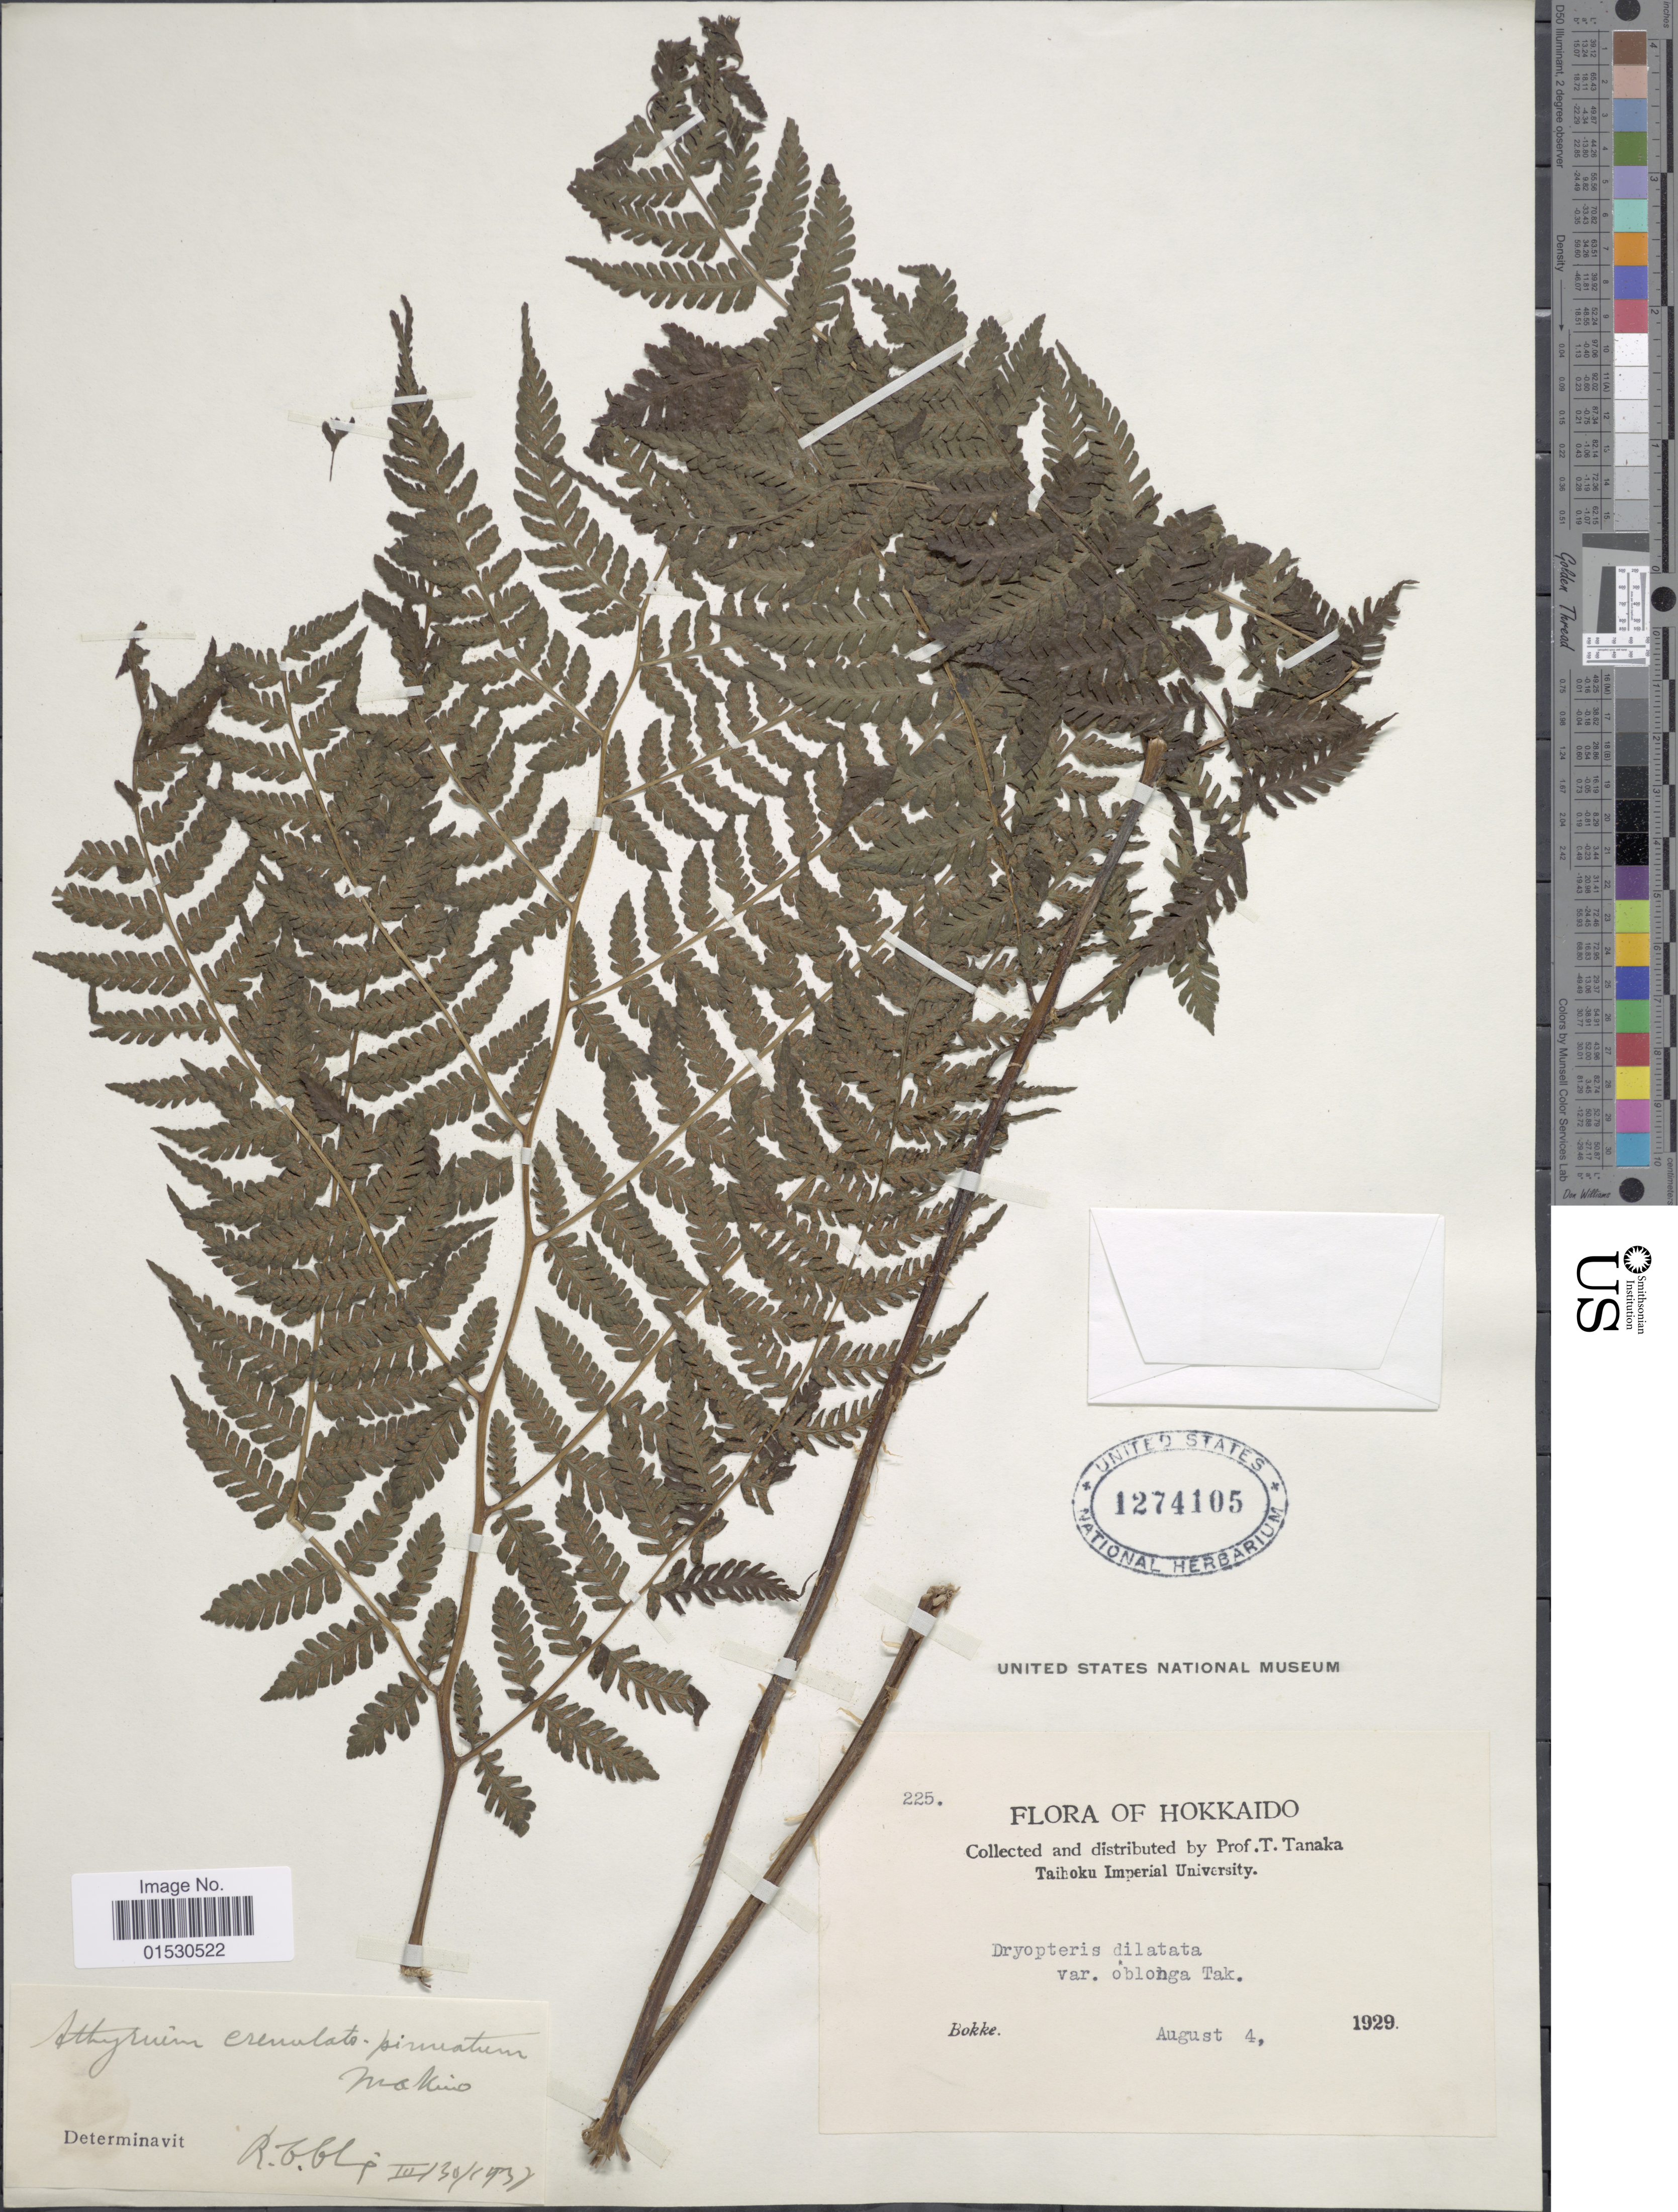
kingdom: Plantae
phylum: Tracheophyta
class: Polypodiopsida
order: Polypodiales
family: Athyriaceae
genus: Athyrium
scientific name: Athyrium crenulato-pinnatum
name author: Makino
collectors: T. Tanaka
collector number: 225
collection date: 1929-08-04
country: Japan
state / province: Hokkaidō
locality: Bokke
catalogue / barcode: US 1274105